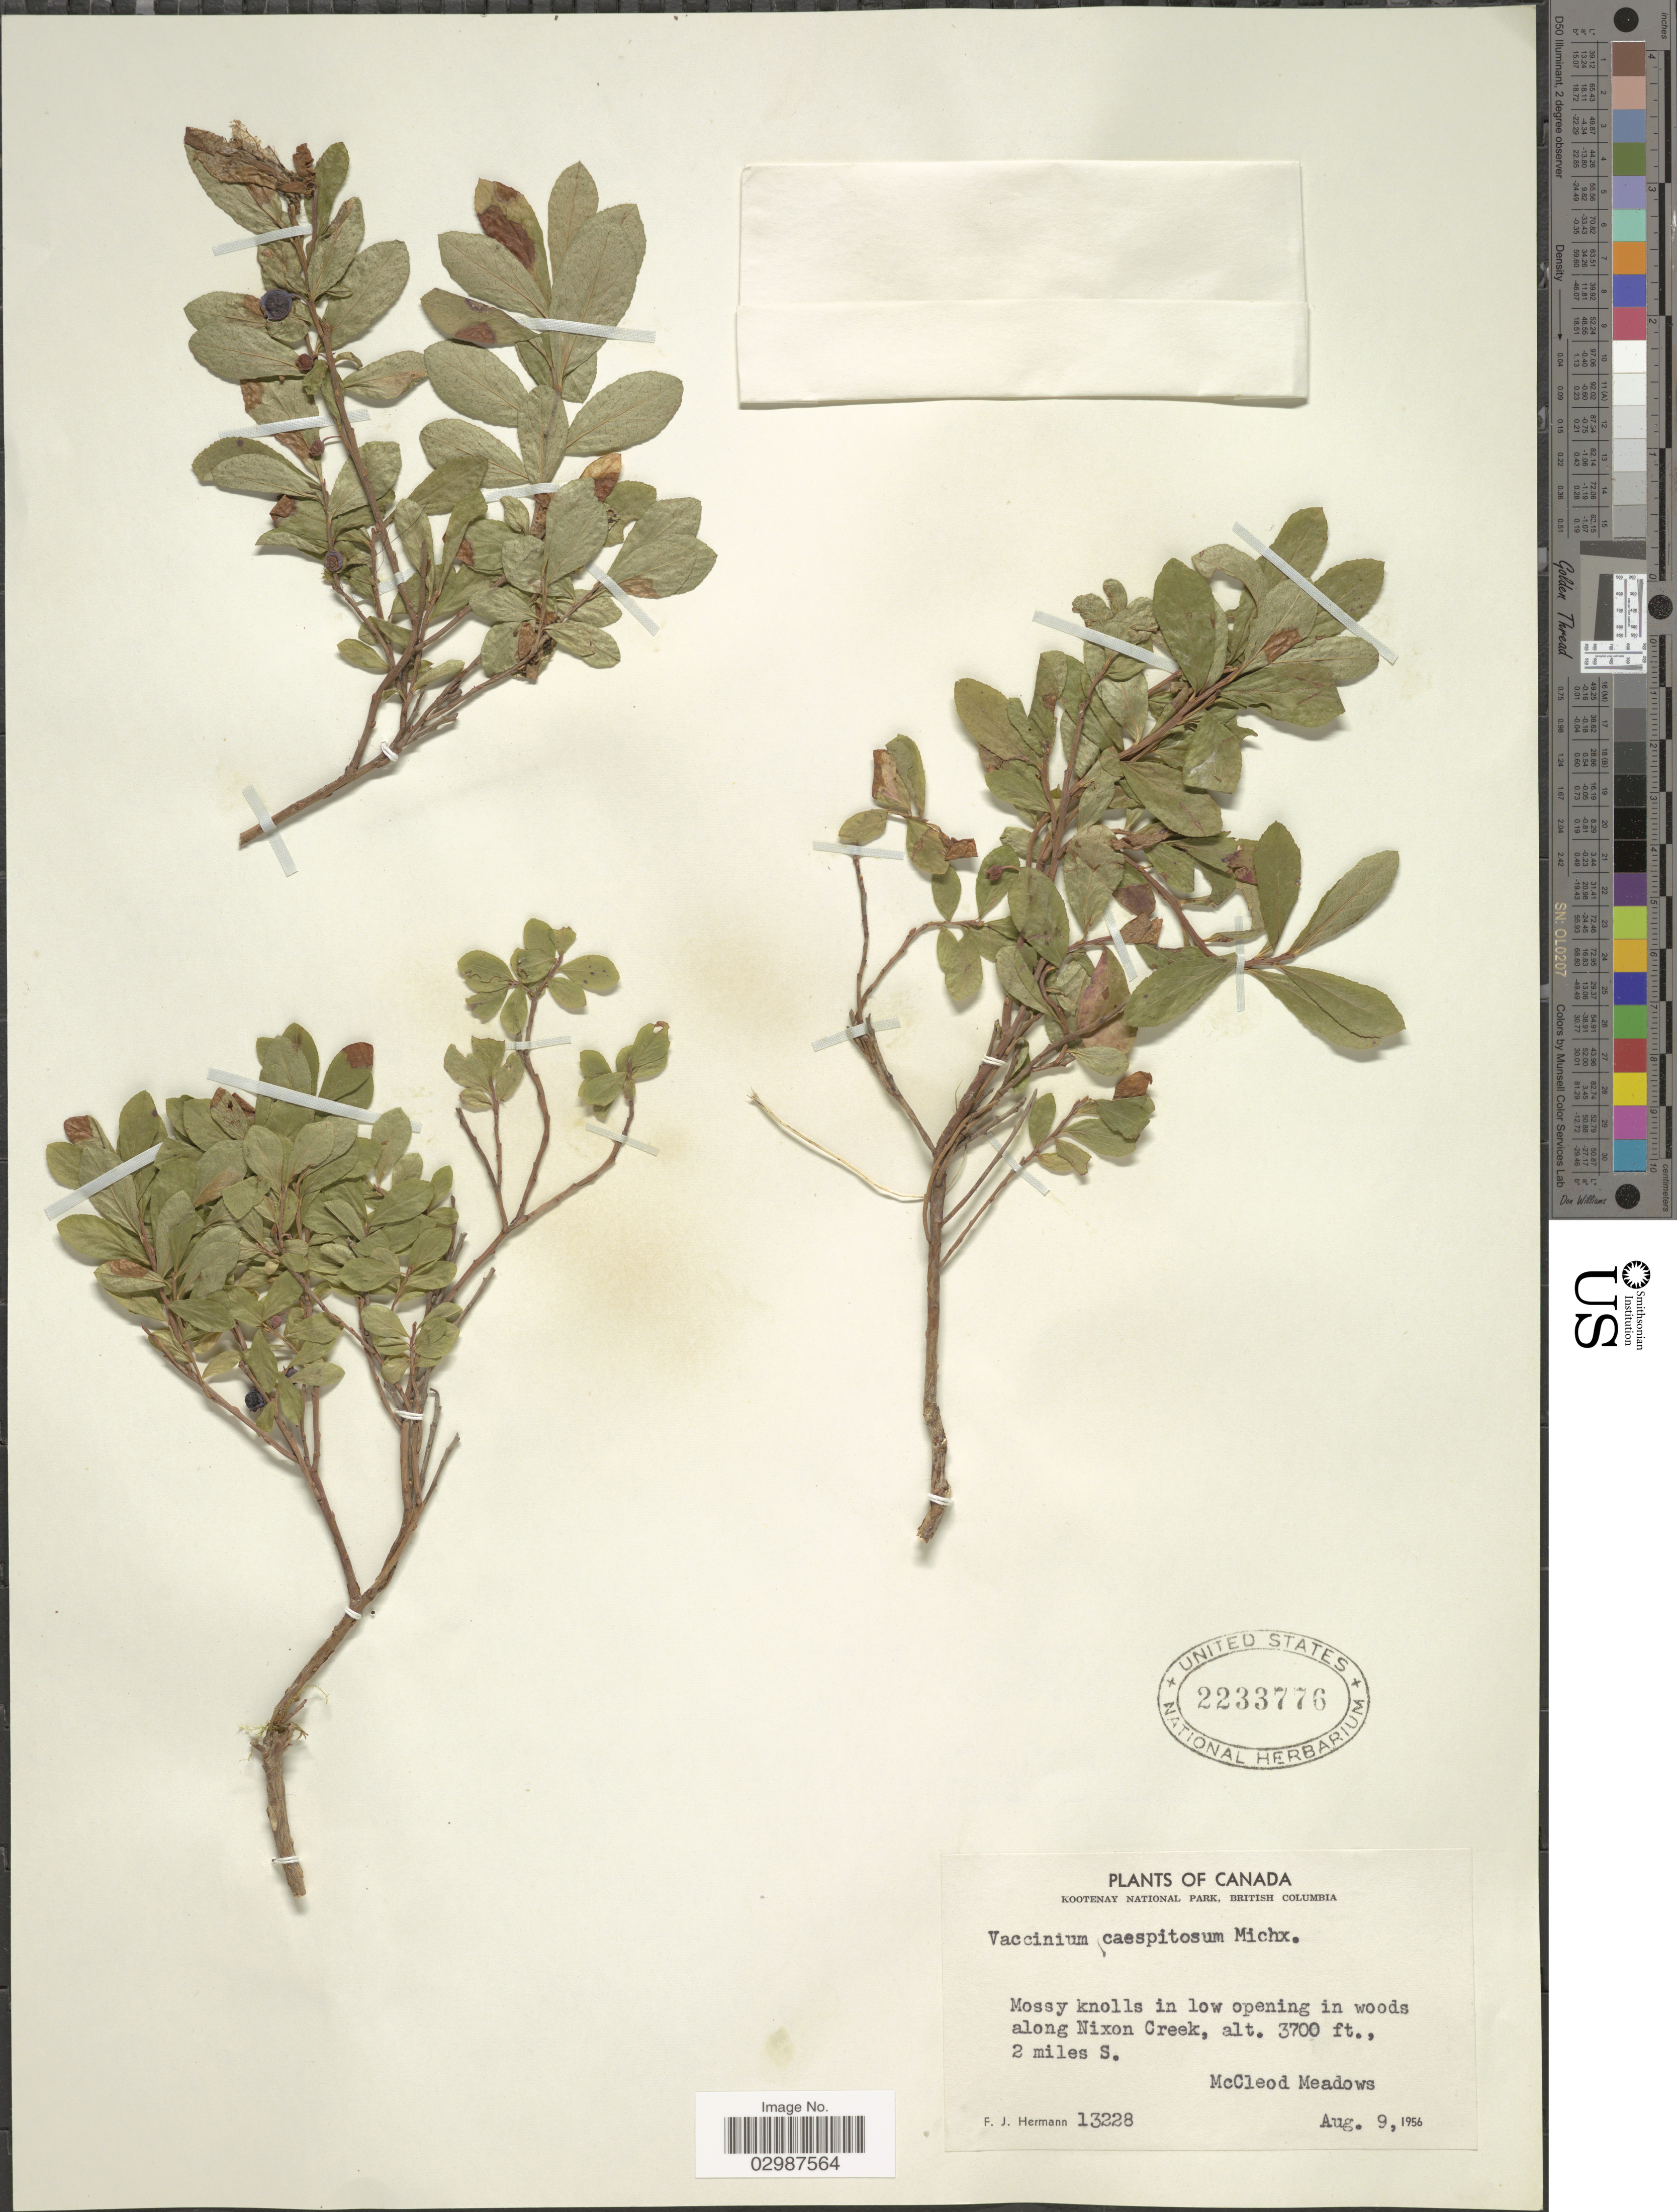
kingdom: Plantae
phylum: Tracheophyta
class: Magnoliopsida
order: Ericales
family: Ericaceae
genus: Vaccinium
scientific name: Vaccinium caespitosum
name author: Michx.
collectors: F. J. Hermann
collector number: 13228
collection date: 1956-08-09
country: Canada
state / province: British Columbia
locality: Kootenay National Park. Along Nixon Creek, 2 miles S. McCleod Meadows.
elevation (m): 1128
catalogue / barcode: US 2233776